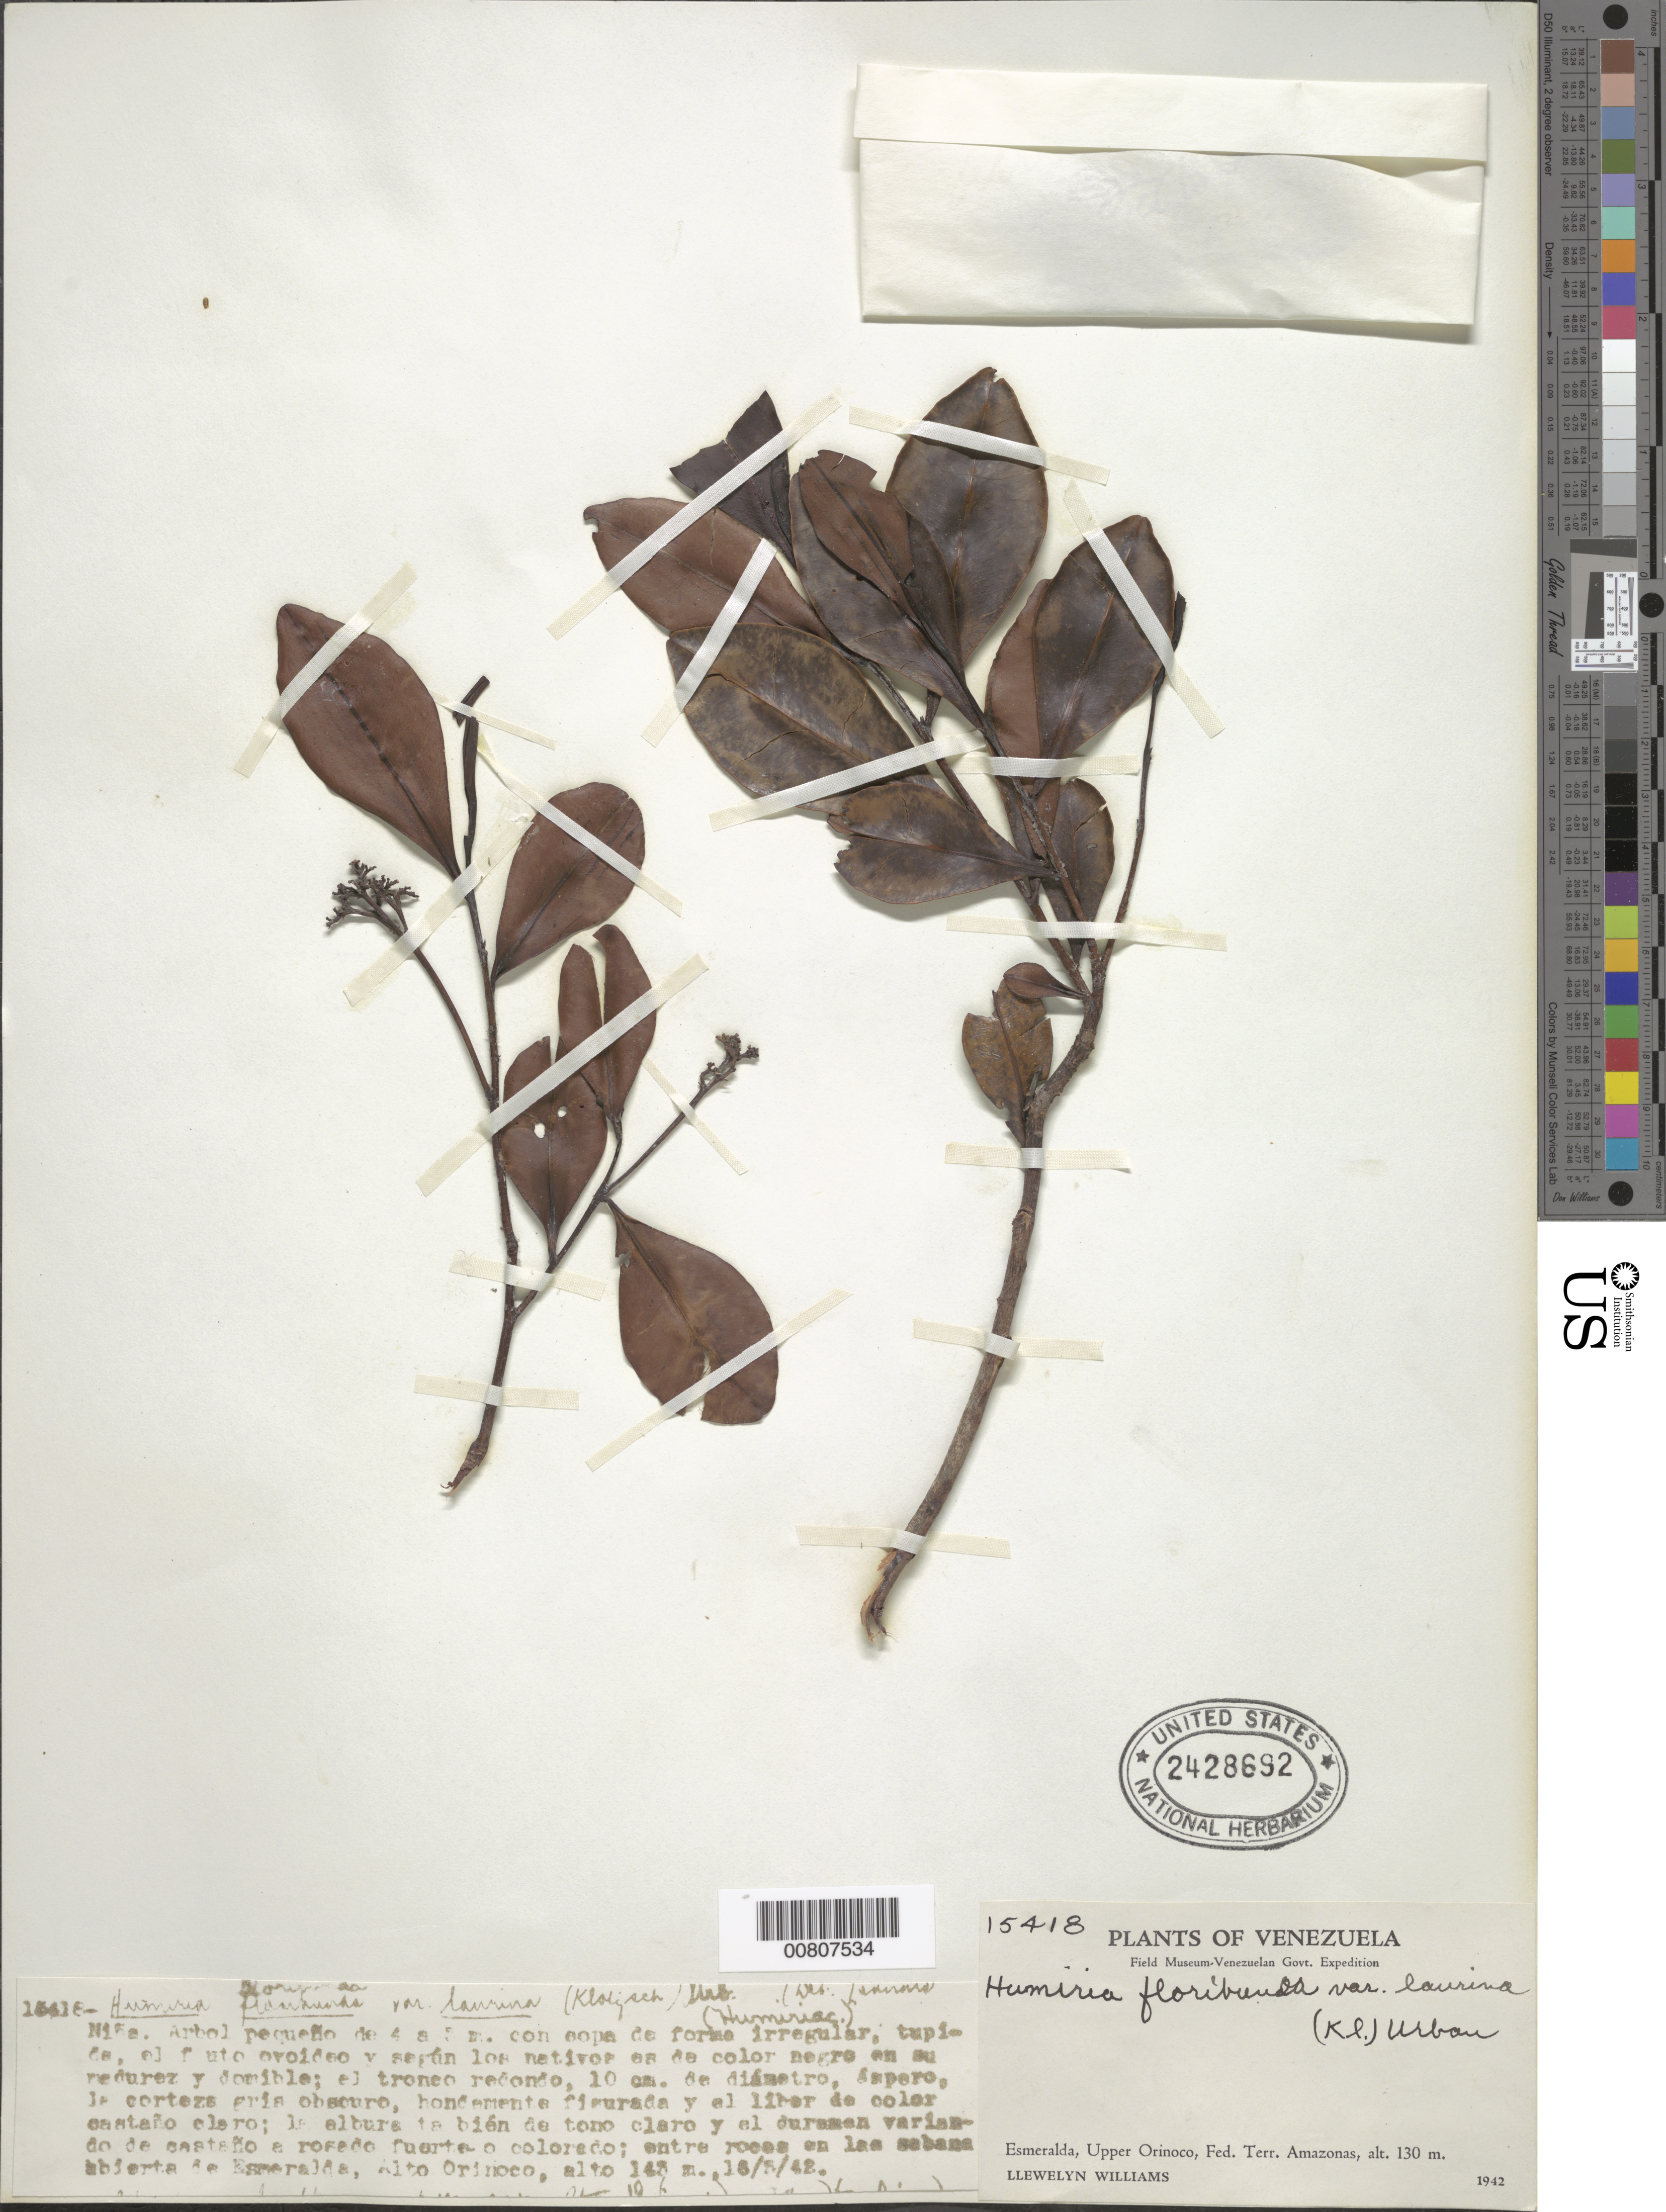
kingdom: Plantae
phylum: Tracheophyta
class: Magnoliopsida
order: Malpighiales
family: Humiriaceae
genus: Humiria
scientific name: Humiria balsamifera var. laurina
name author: Cuatrec.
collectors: Ll. Williams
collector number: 15418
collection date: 1942-05-18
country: Venezuela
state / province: Amazonas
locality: Esmeralda, Upper Orinoco, Fed. Terr. Amazonas. Entre rosas en las sabana abierta de Esmeralda, Alto Orinoco.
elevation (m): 130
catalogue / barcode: US 2428692